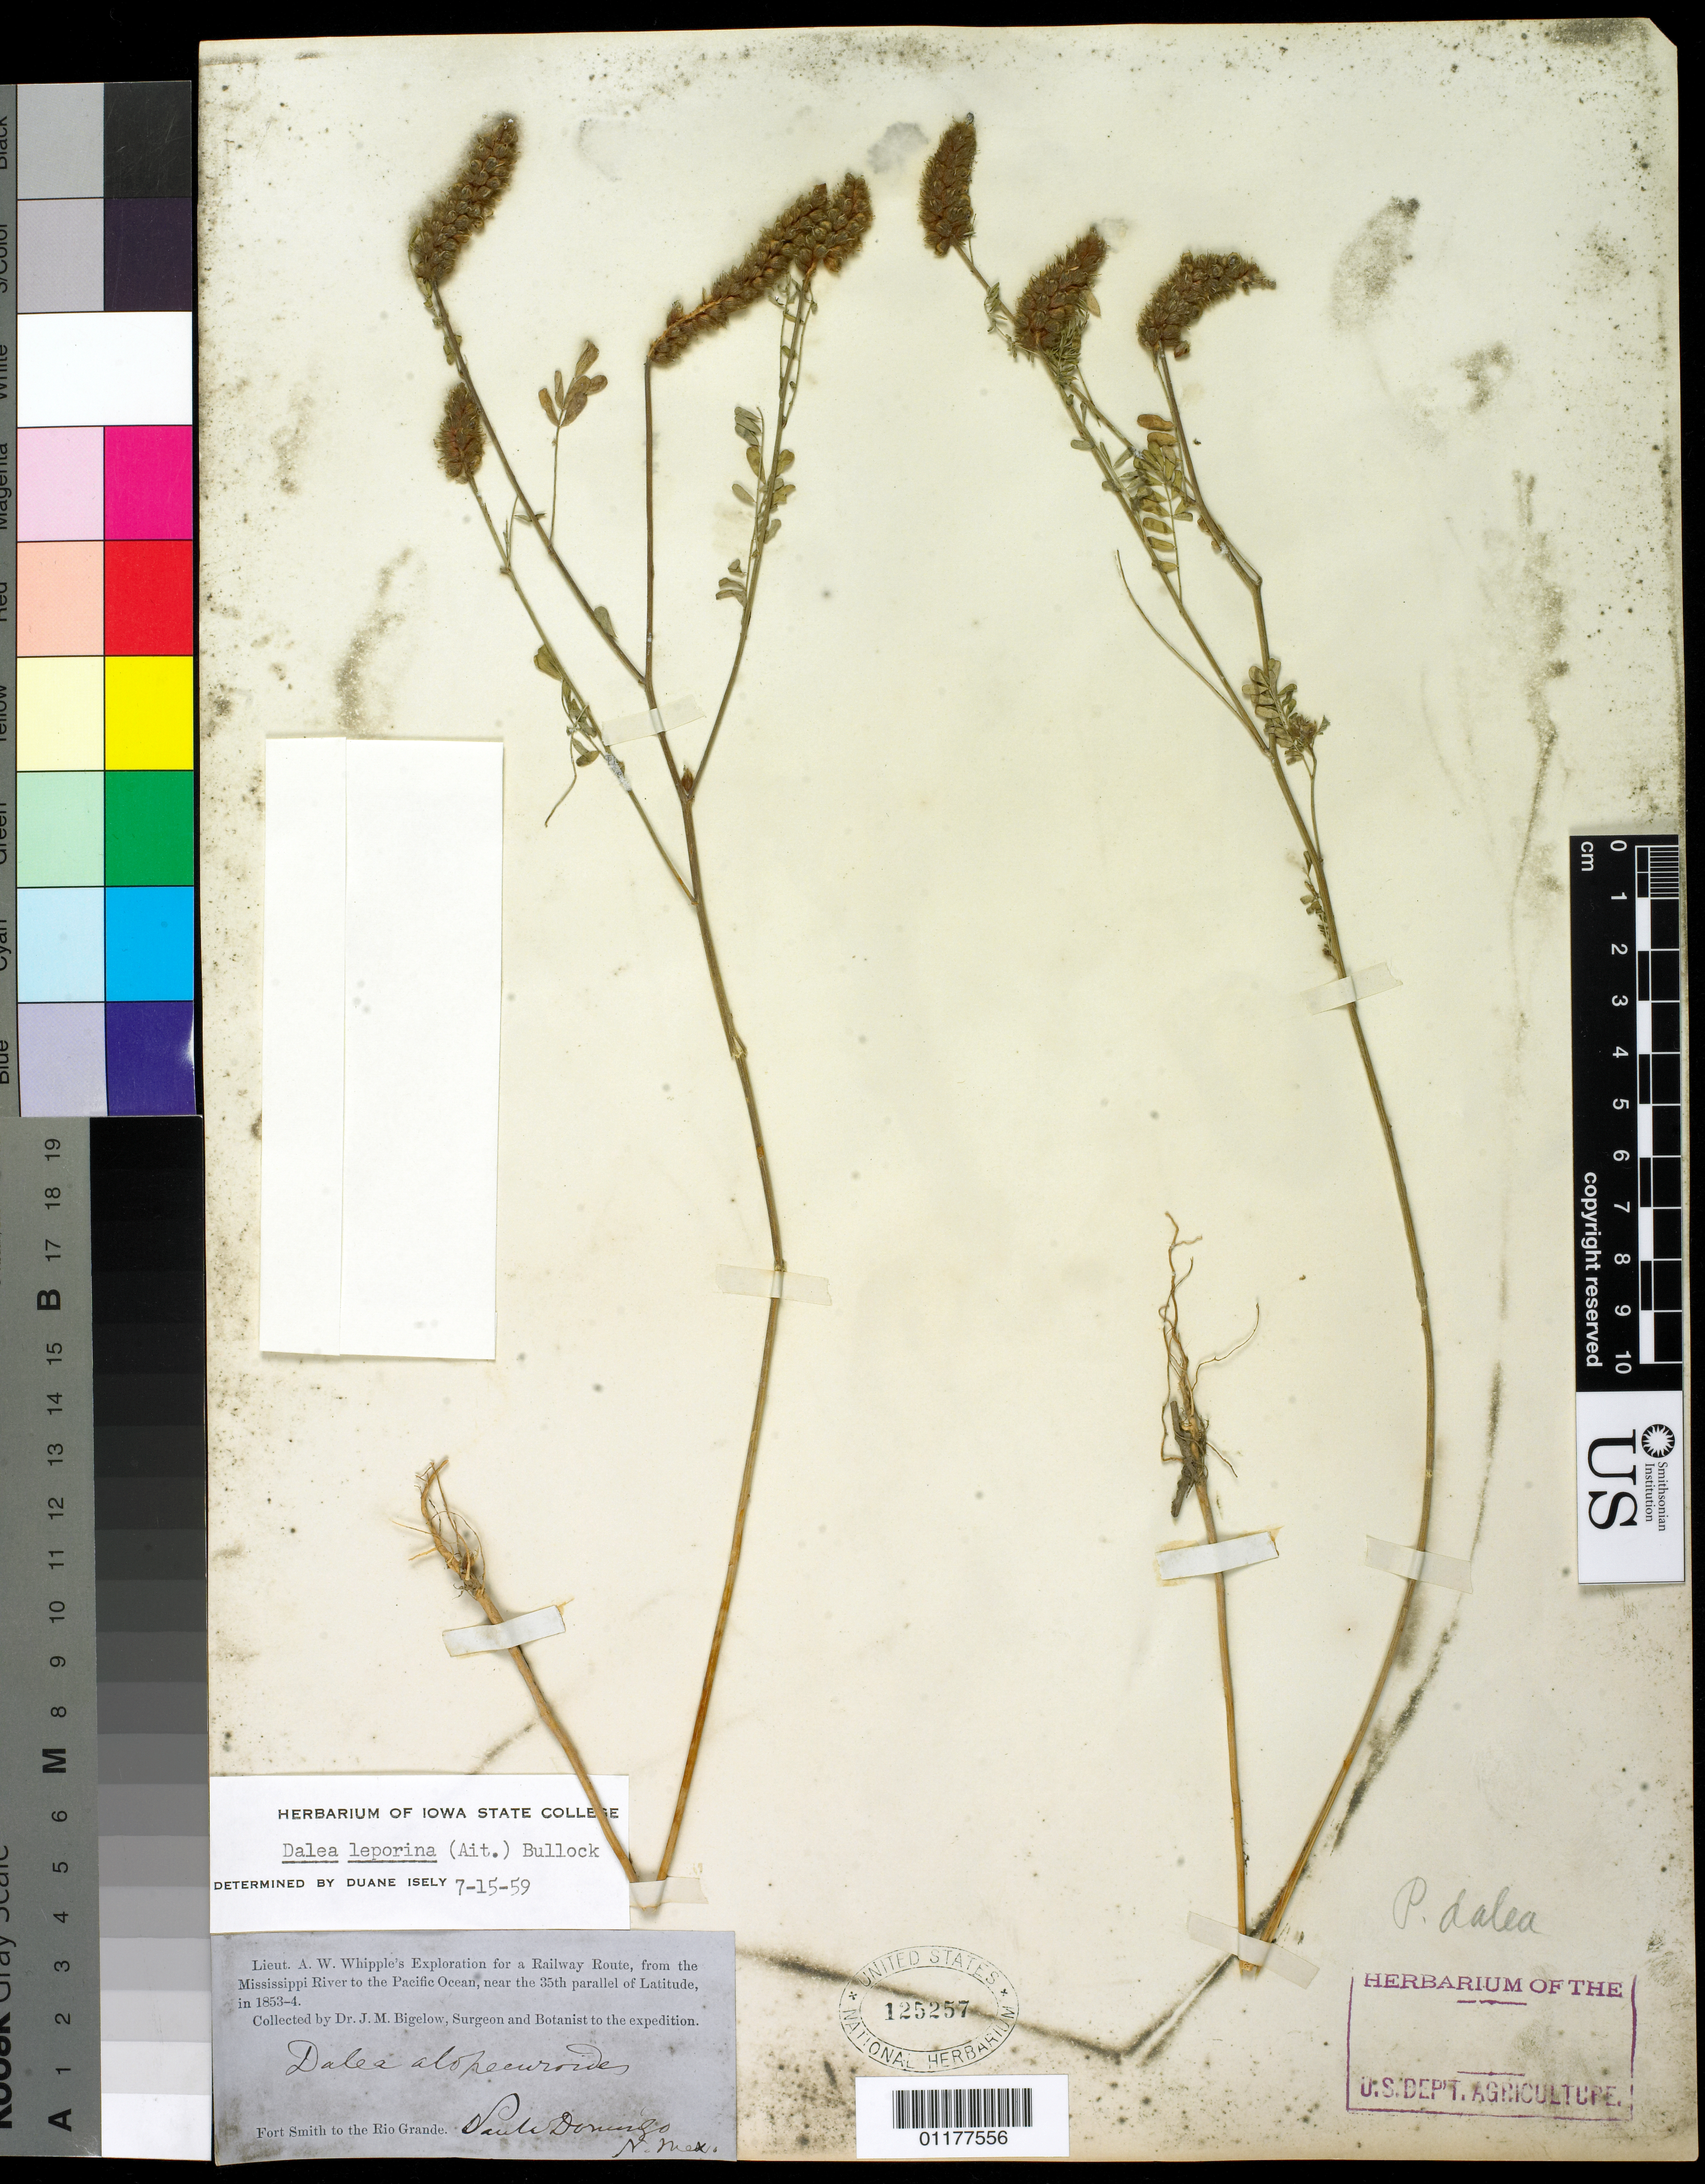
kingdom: Plantae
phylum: Tracheophyta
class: Magnoliopsida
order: Fabales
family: Fabaceae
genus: Dalea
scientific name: Dalea leporina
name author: (Aiton) Bullock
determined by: Isely, D.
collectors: J. M. Bigelow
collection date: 1853/1854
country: United States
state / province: New Mexico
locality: Fort Smith to the Rio Grande, Santa Domingo.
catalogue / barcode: US 125257